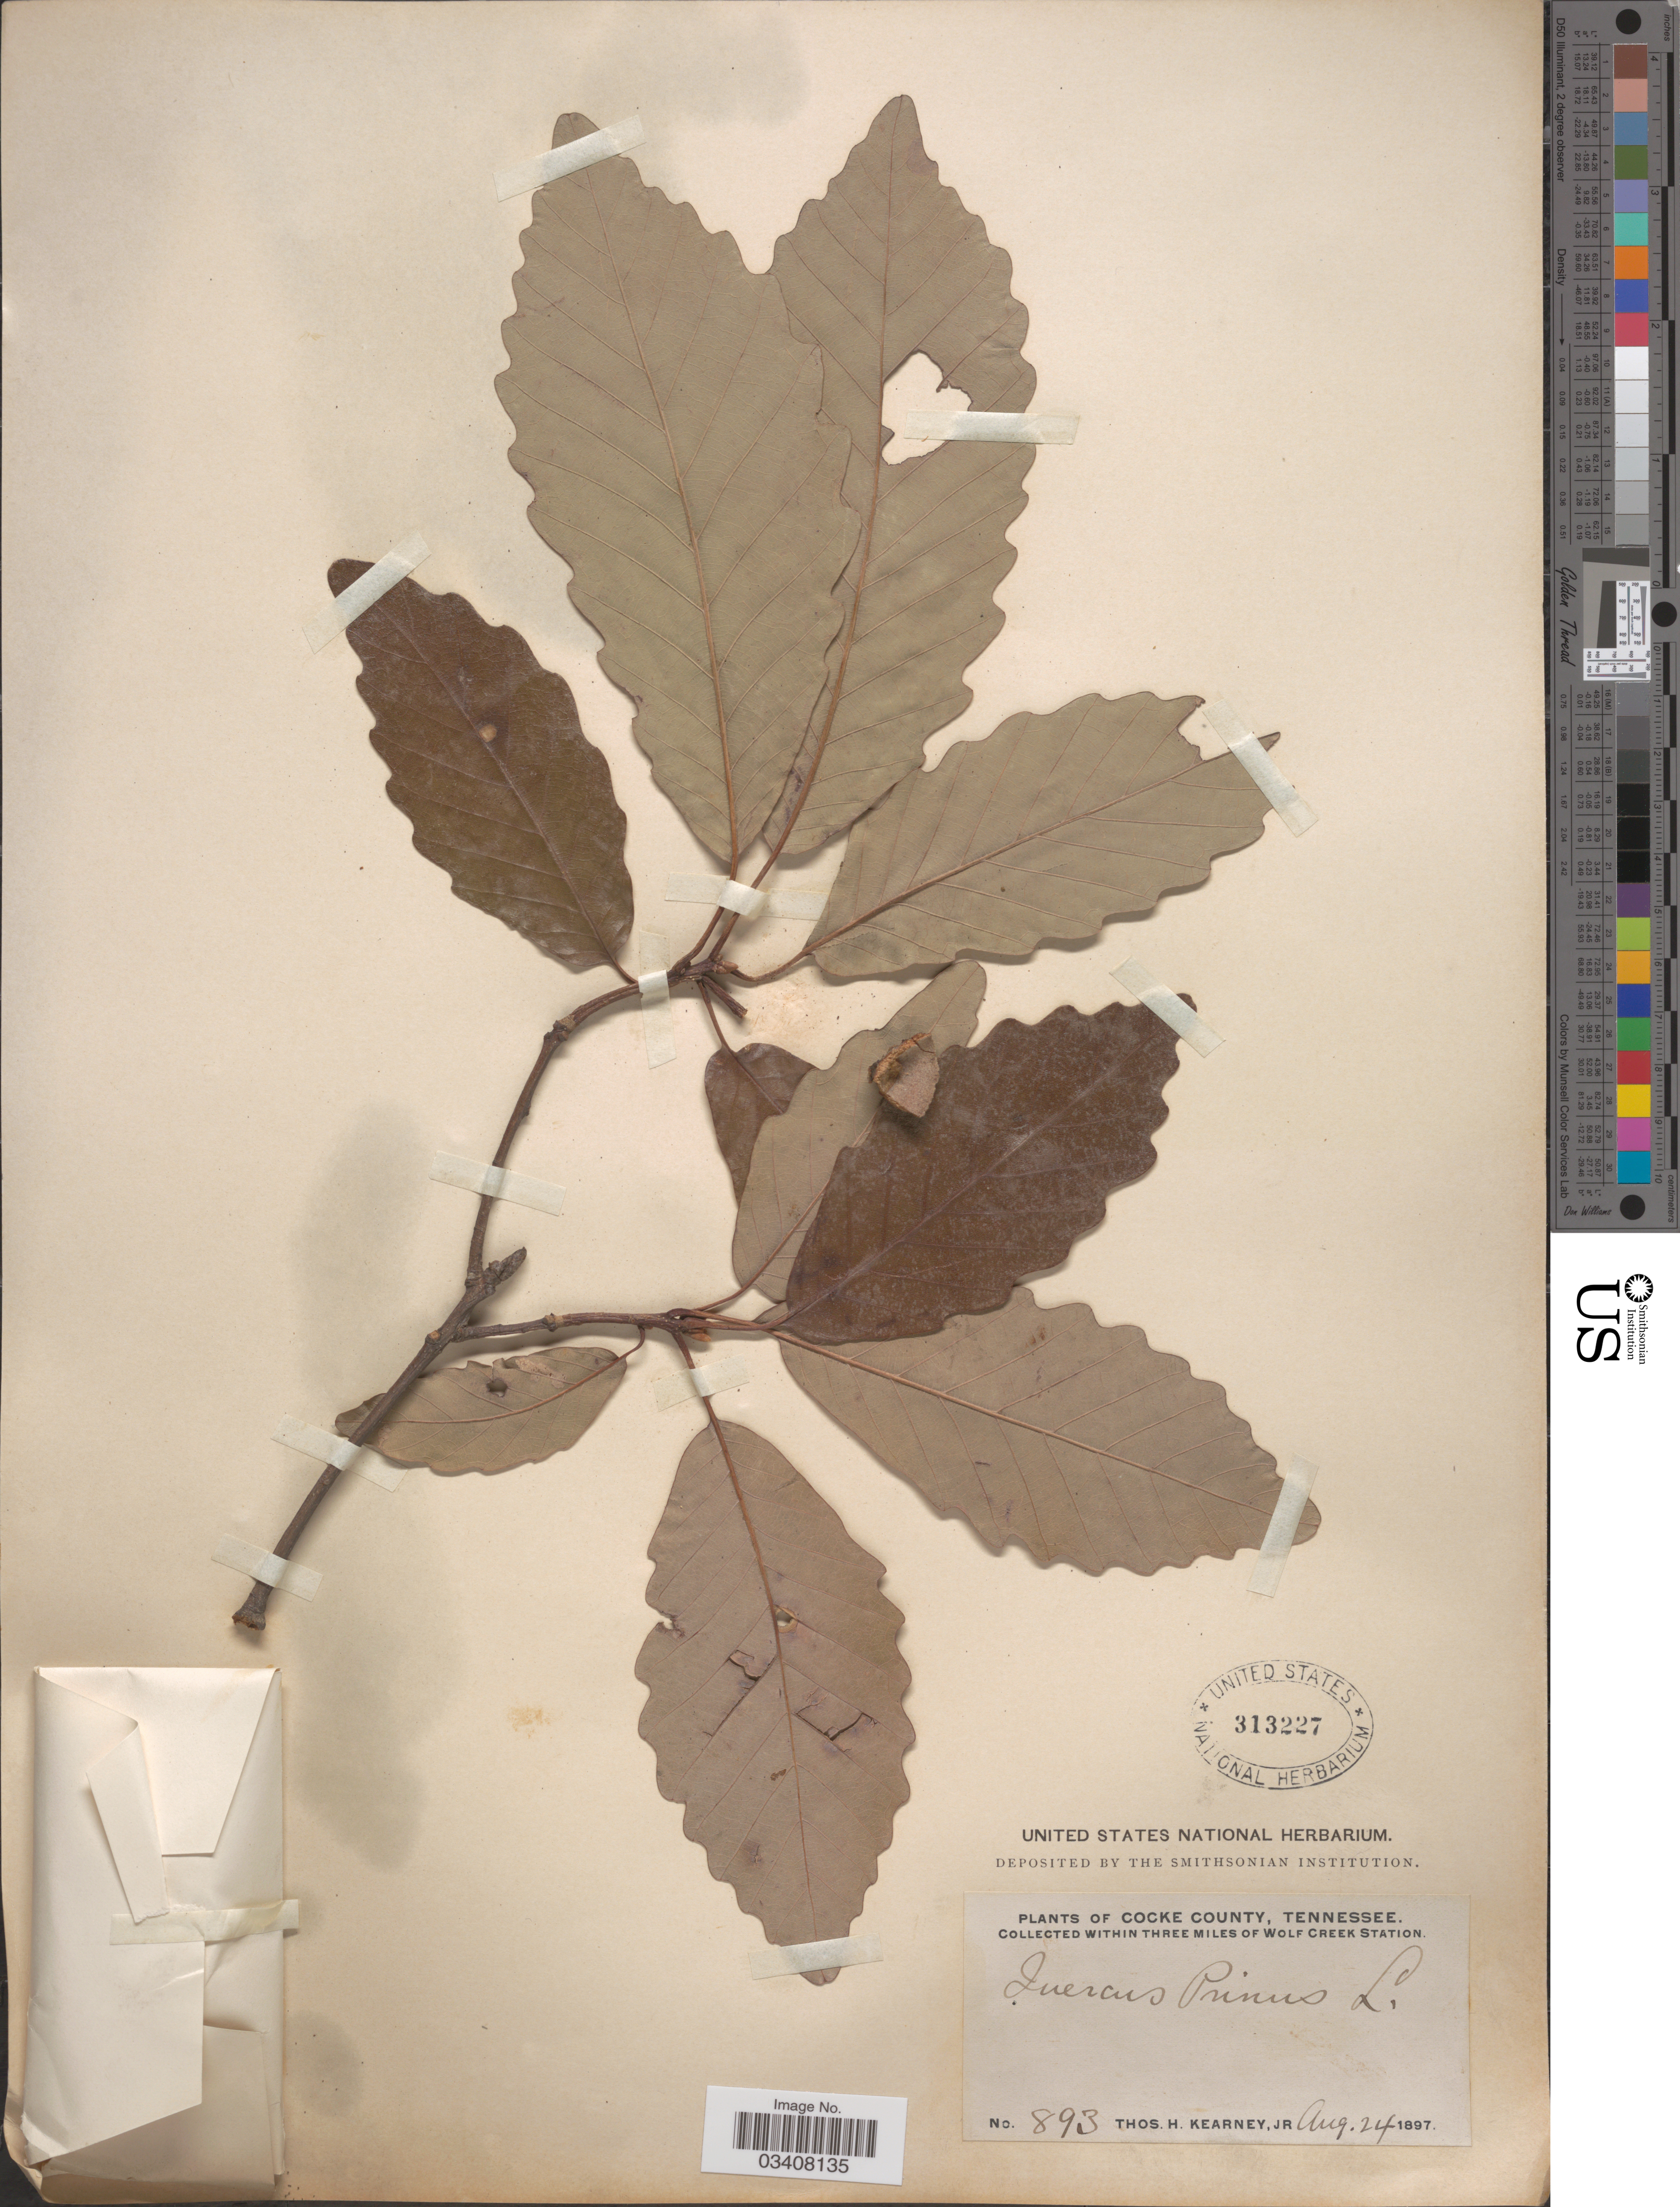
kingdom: Plantae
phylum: Tracheophyta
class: Magnoliopsida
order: Fagales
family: Fagaceae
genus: Quercus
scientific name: Quercus prinus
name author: L.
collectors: T. H. Kearney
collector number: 893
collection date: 1897-08-24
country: United States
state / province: Tennessee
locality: Cocke County. Within Three Miles of Wolf Creek Station.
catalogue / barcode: US 313227